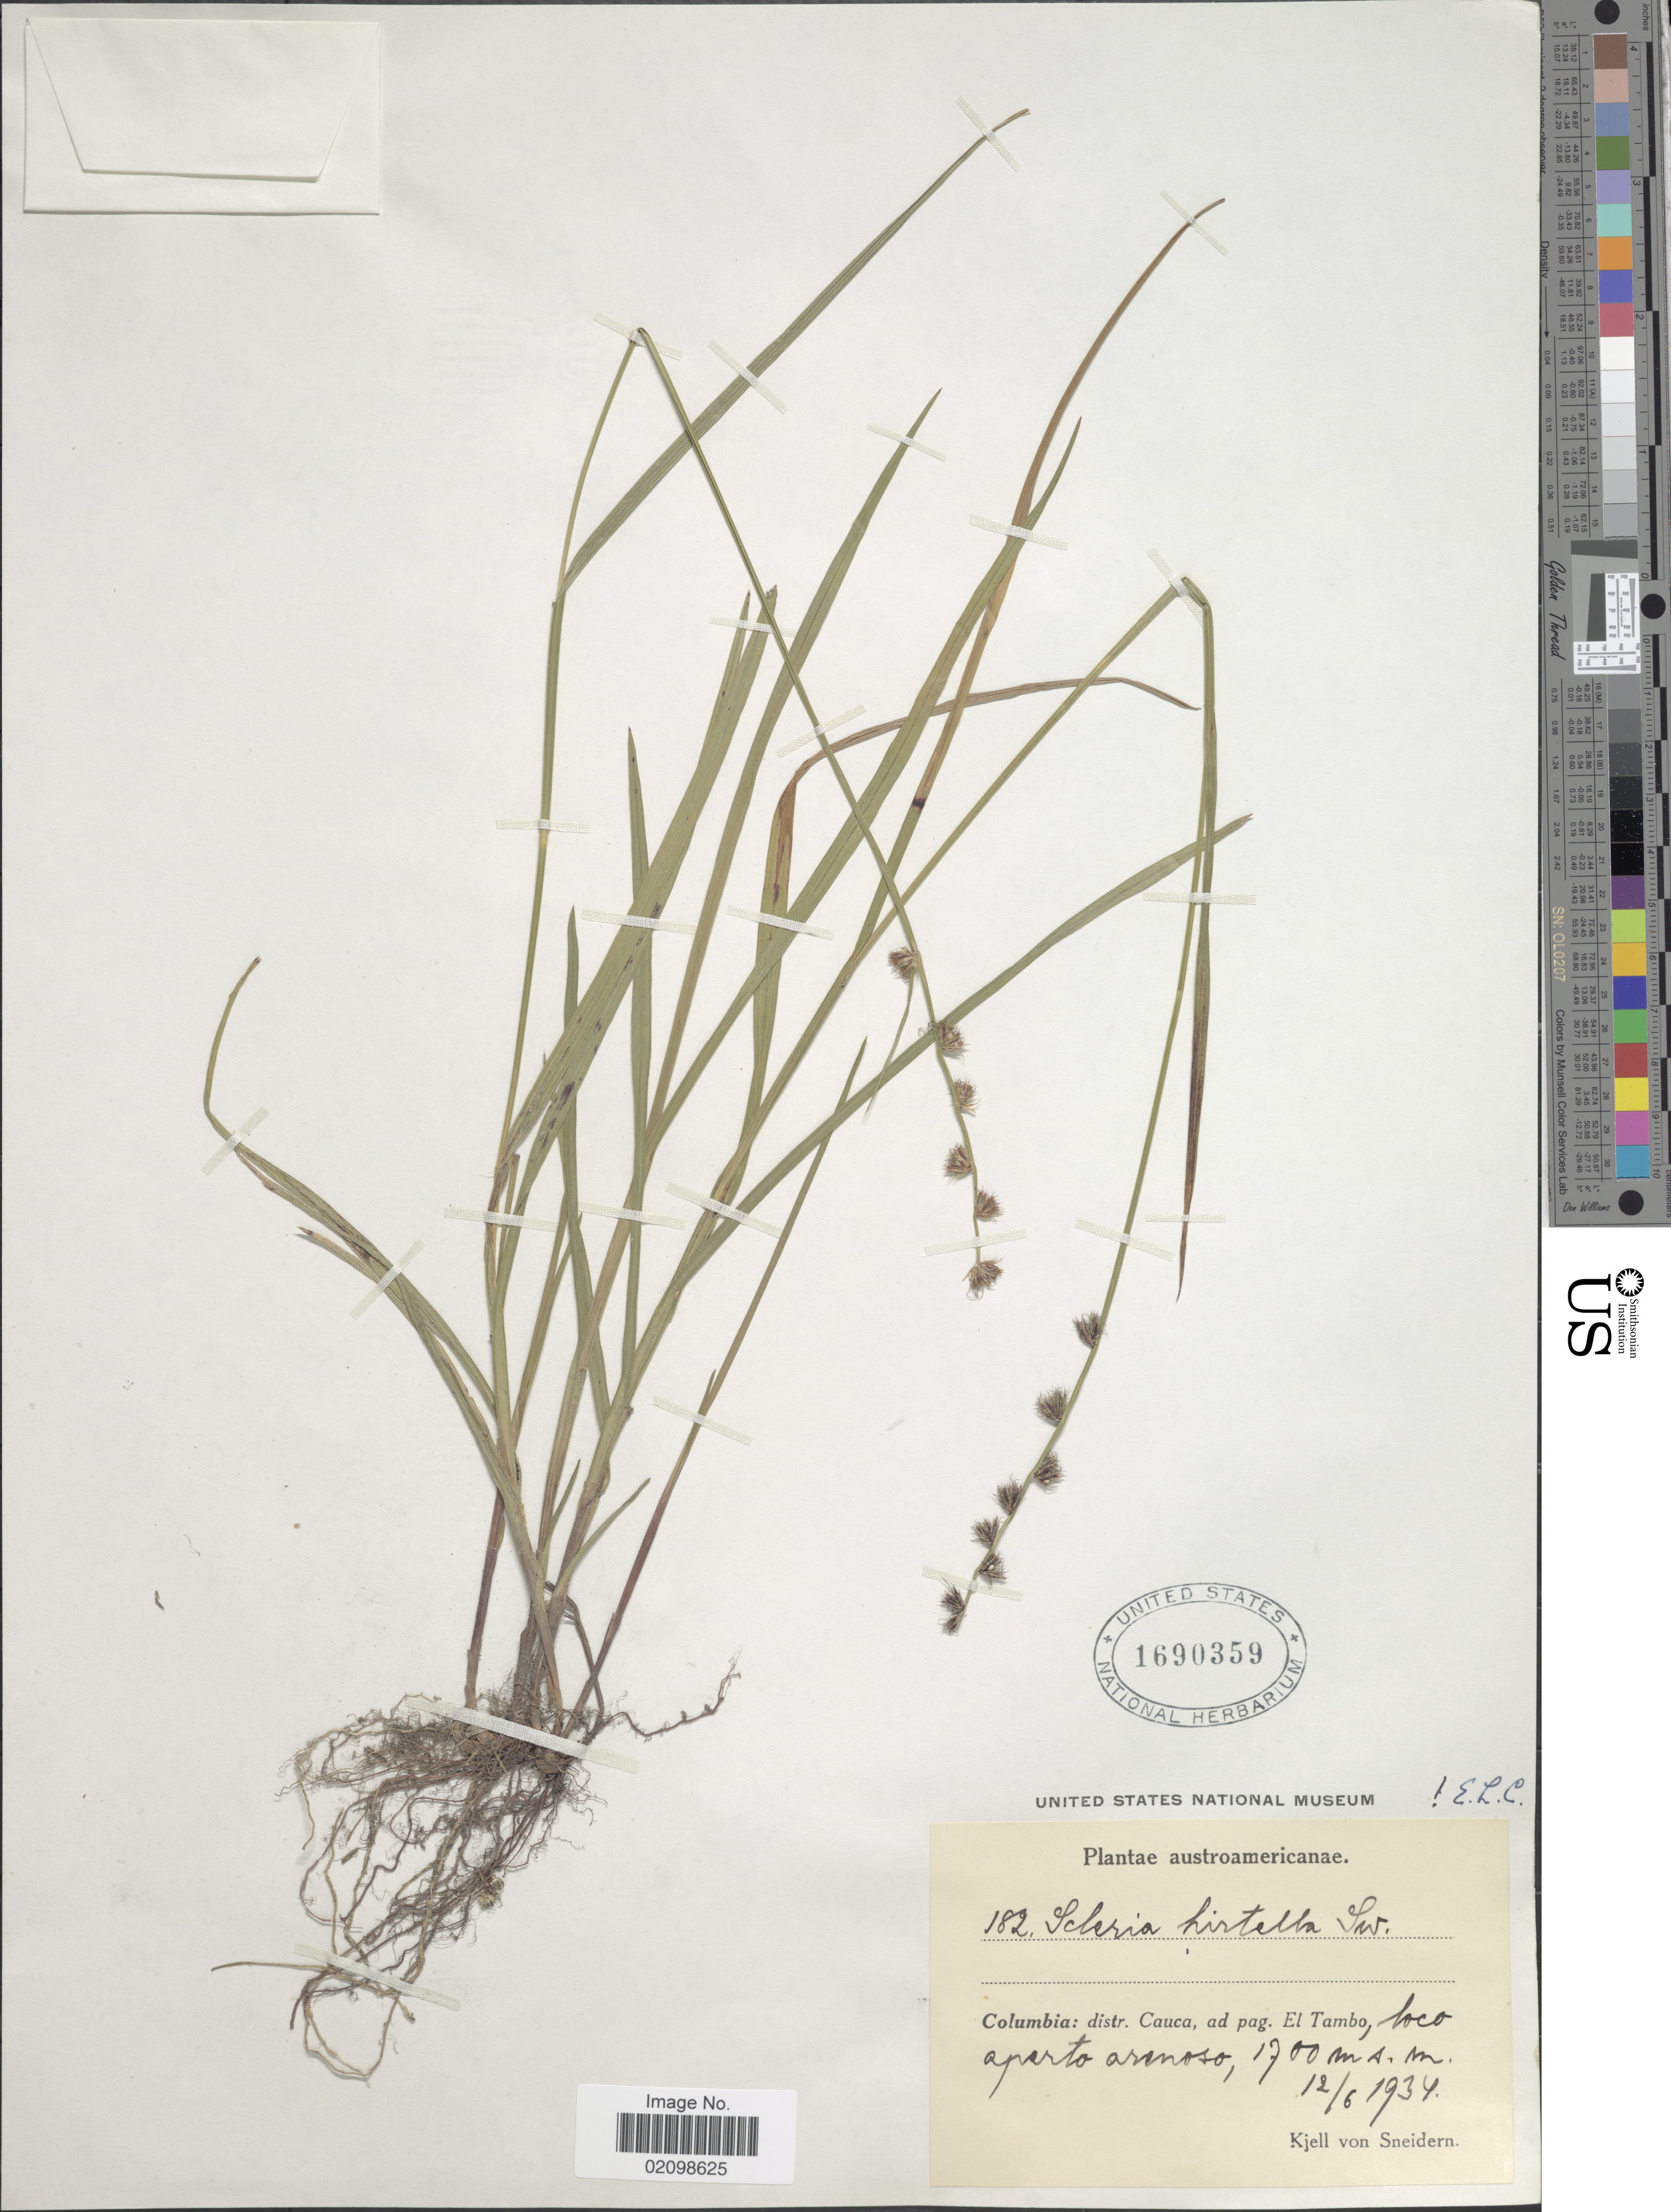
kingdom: Plantae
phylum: Tracheophyta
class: Liliopsida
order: Poales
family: Cyperaceae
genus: Scleria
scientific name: Scleria distans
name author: Poir.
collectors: K. von Sneidern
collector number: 182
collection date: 1934-06-12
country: Colombia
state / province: Cauca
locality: Ad pag. El Tambo, loco aperto arenoso.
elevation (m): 1700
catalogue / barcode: US 1690359